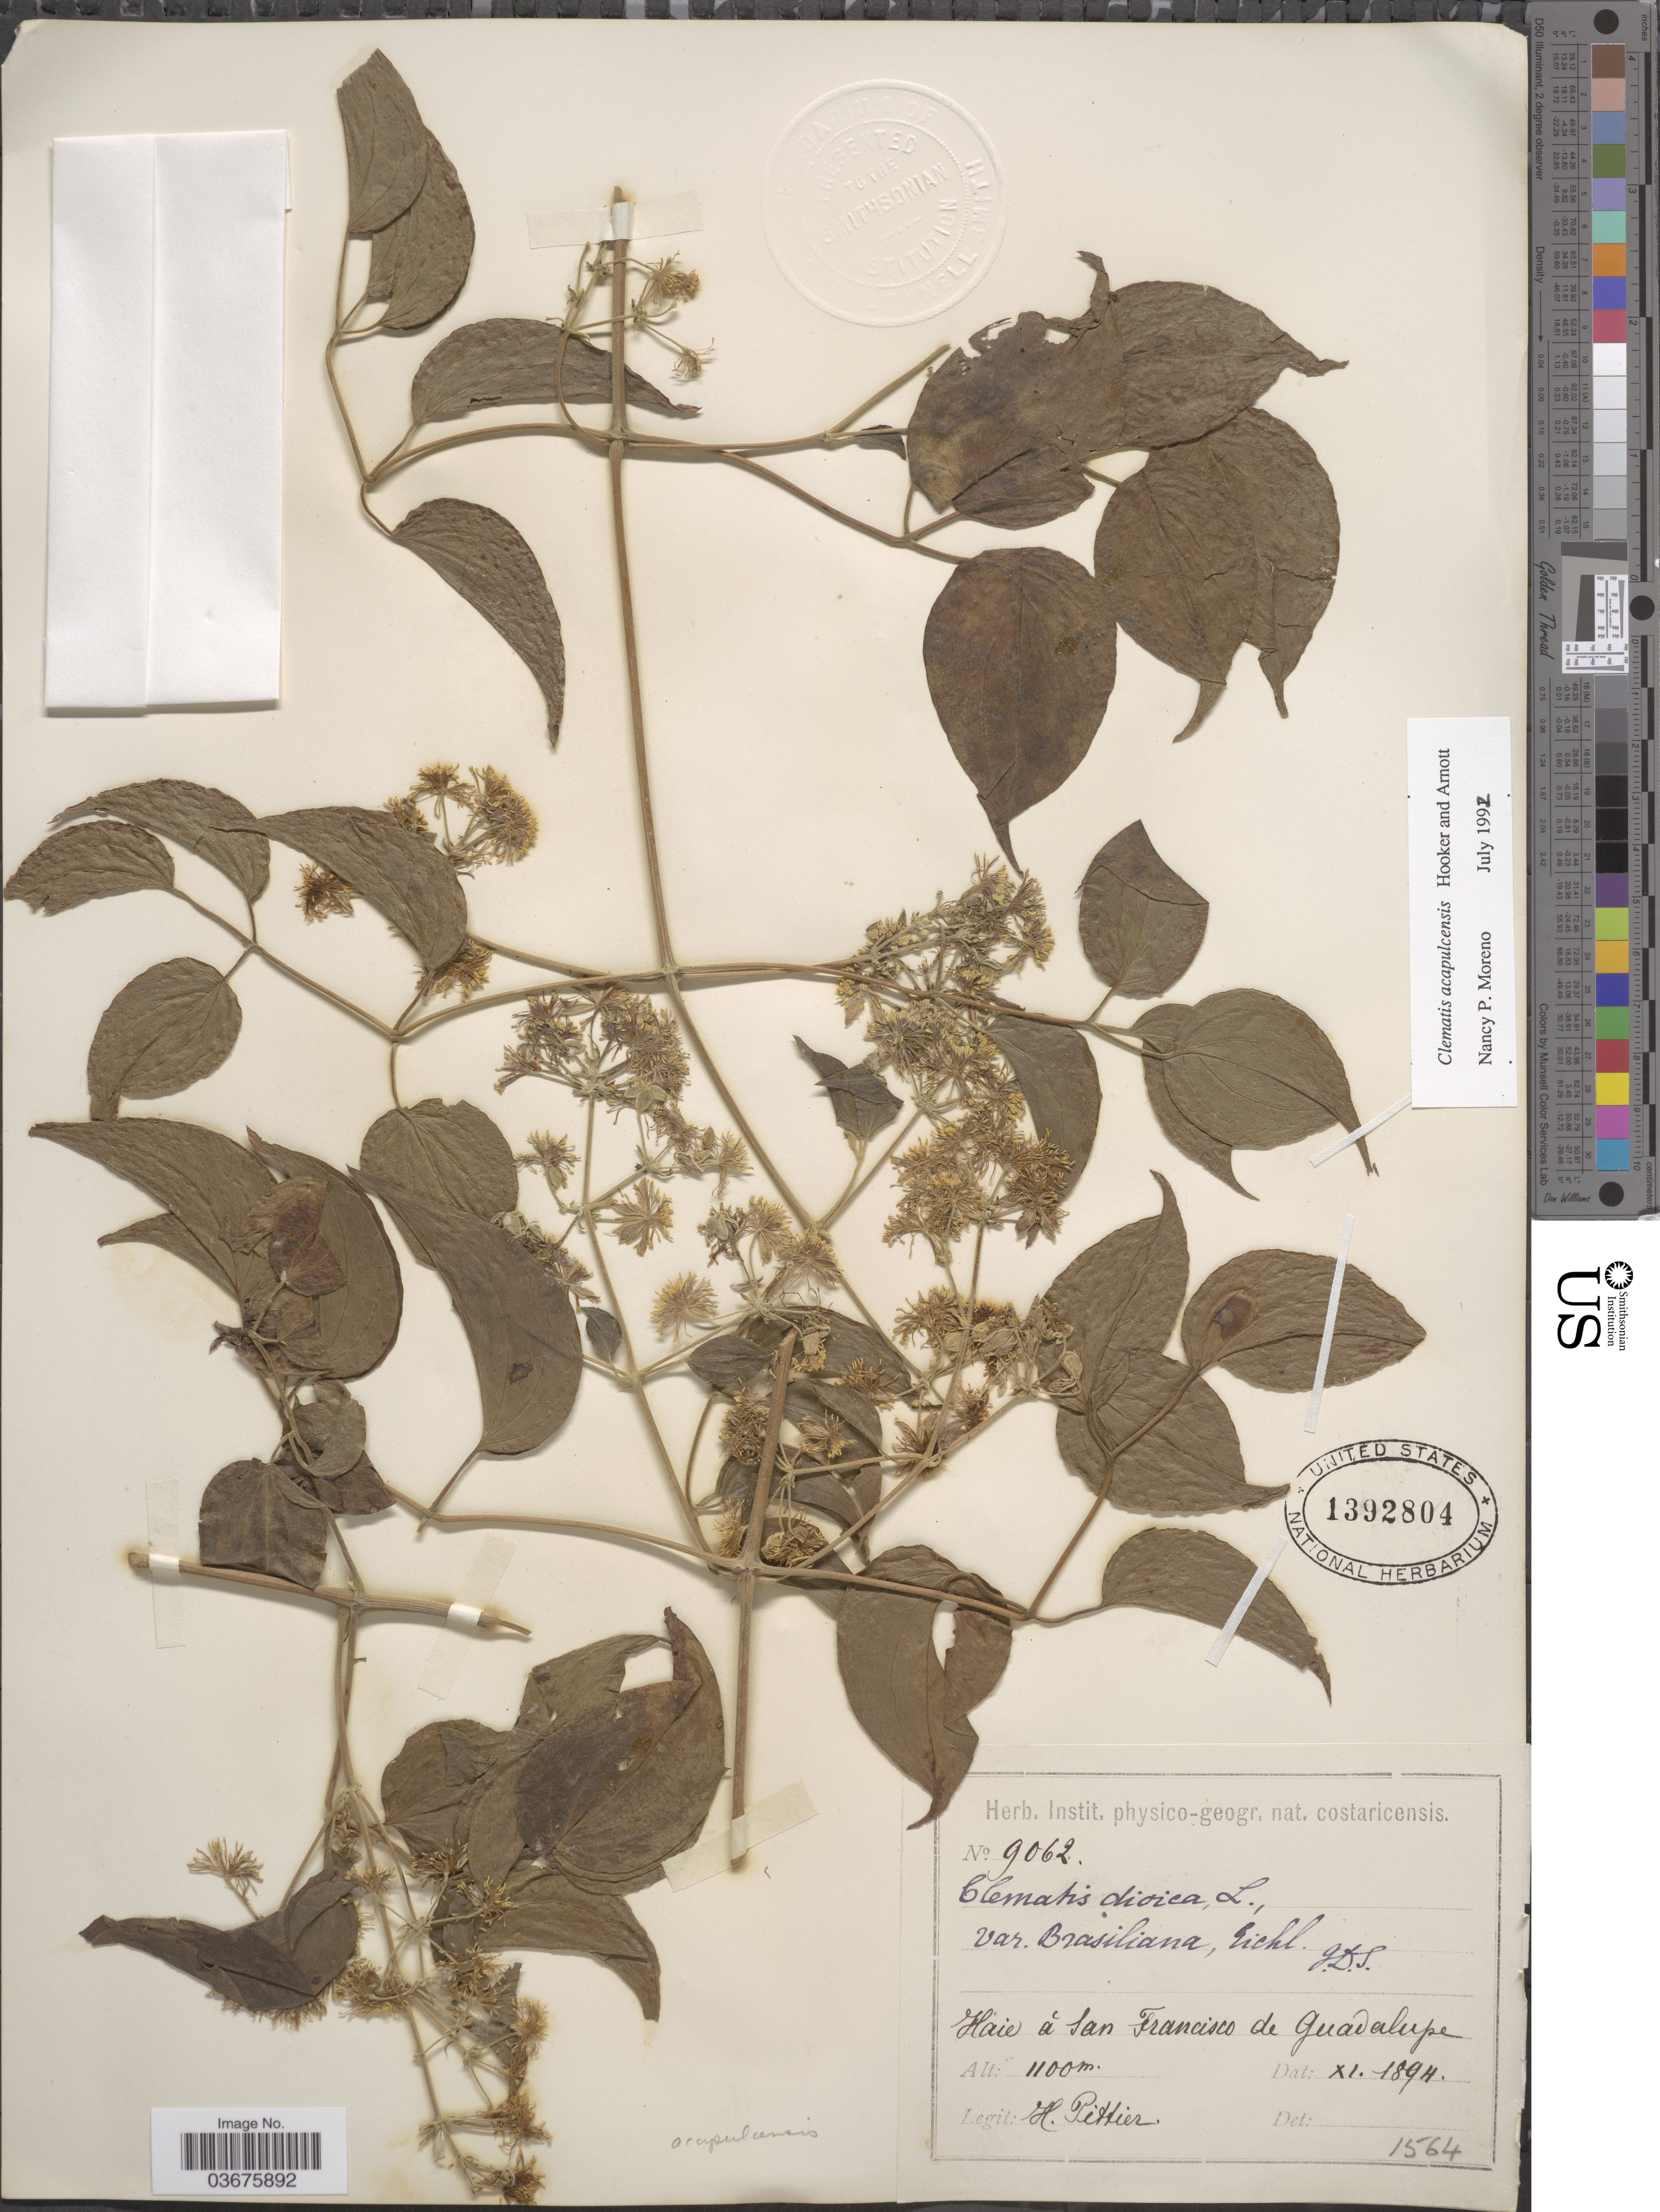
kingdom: Plantae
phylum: Tracheophyta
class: Magnoliopsida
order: Ranunculales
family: Ranunculaceae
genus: Clematis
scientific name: Clematis acapulcensis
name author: Hook. & Arn.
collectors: H. F. Pittier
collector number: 1564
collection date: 1894-11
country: Mexico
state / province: Baja California Norte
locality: Haie à San Francisco de Guadalupe.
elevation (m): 1100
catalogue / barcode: US 1392804